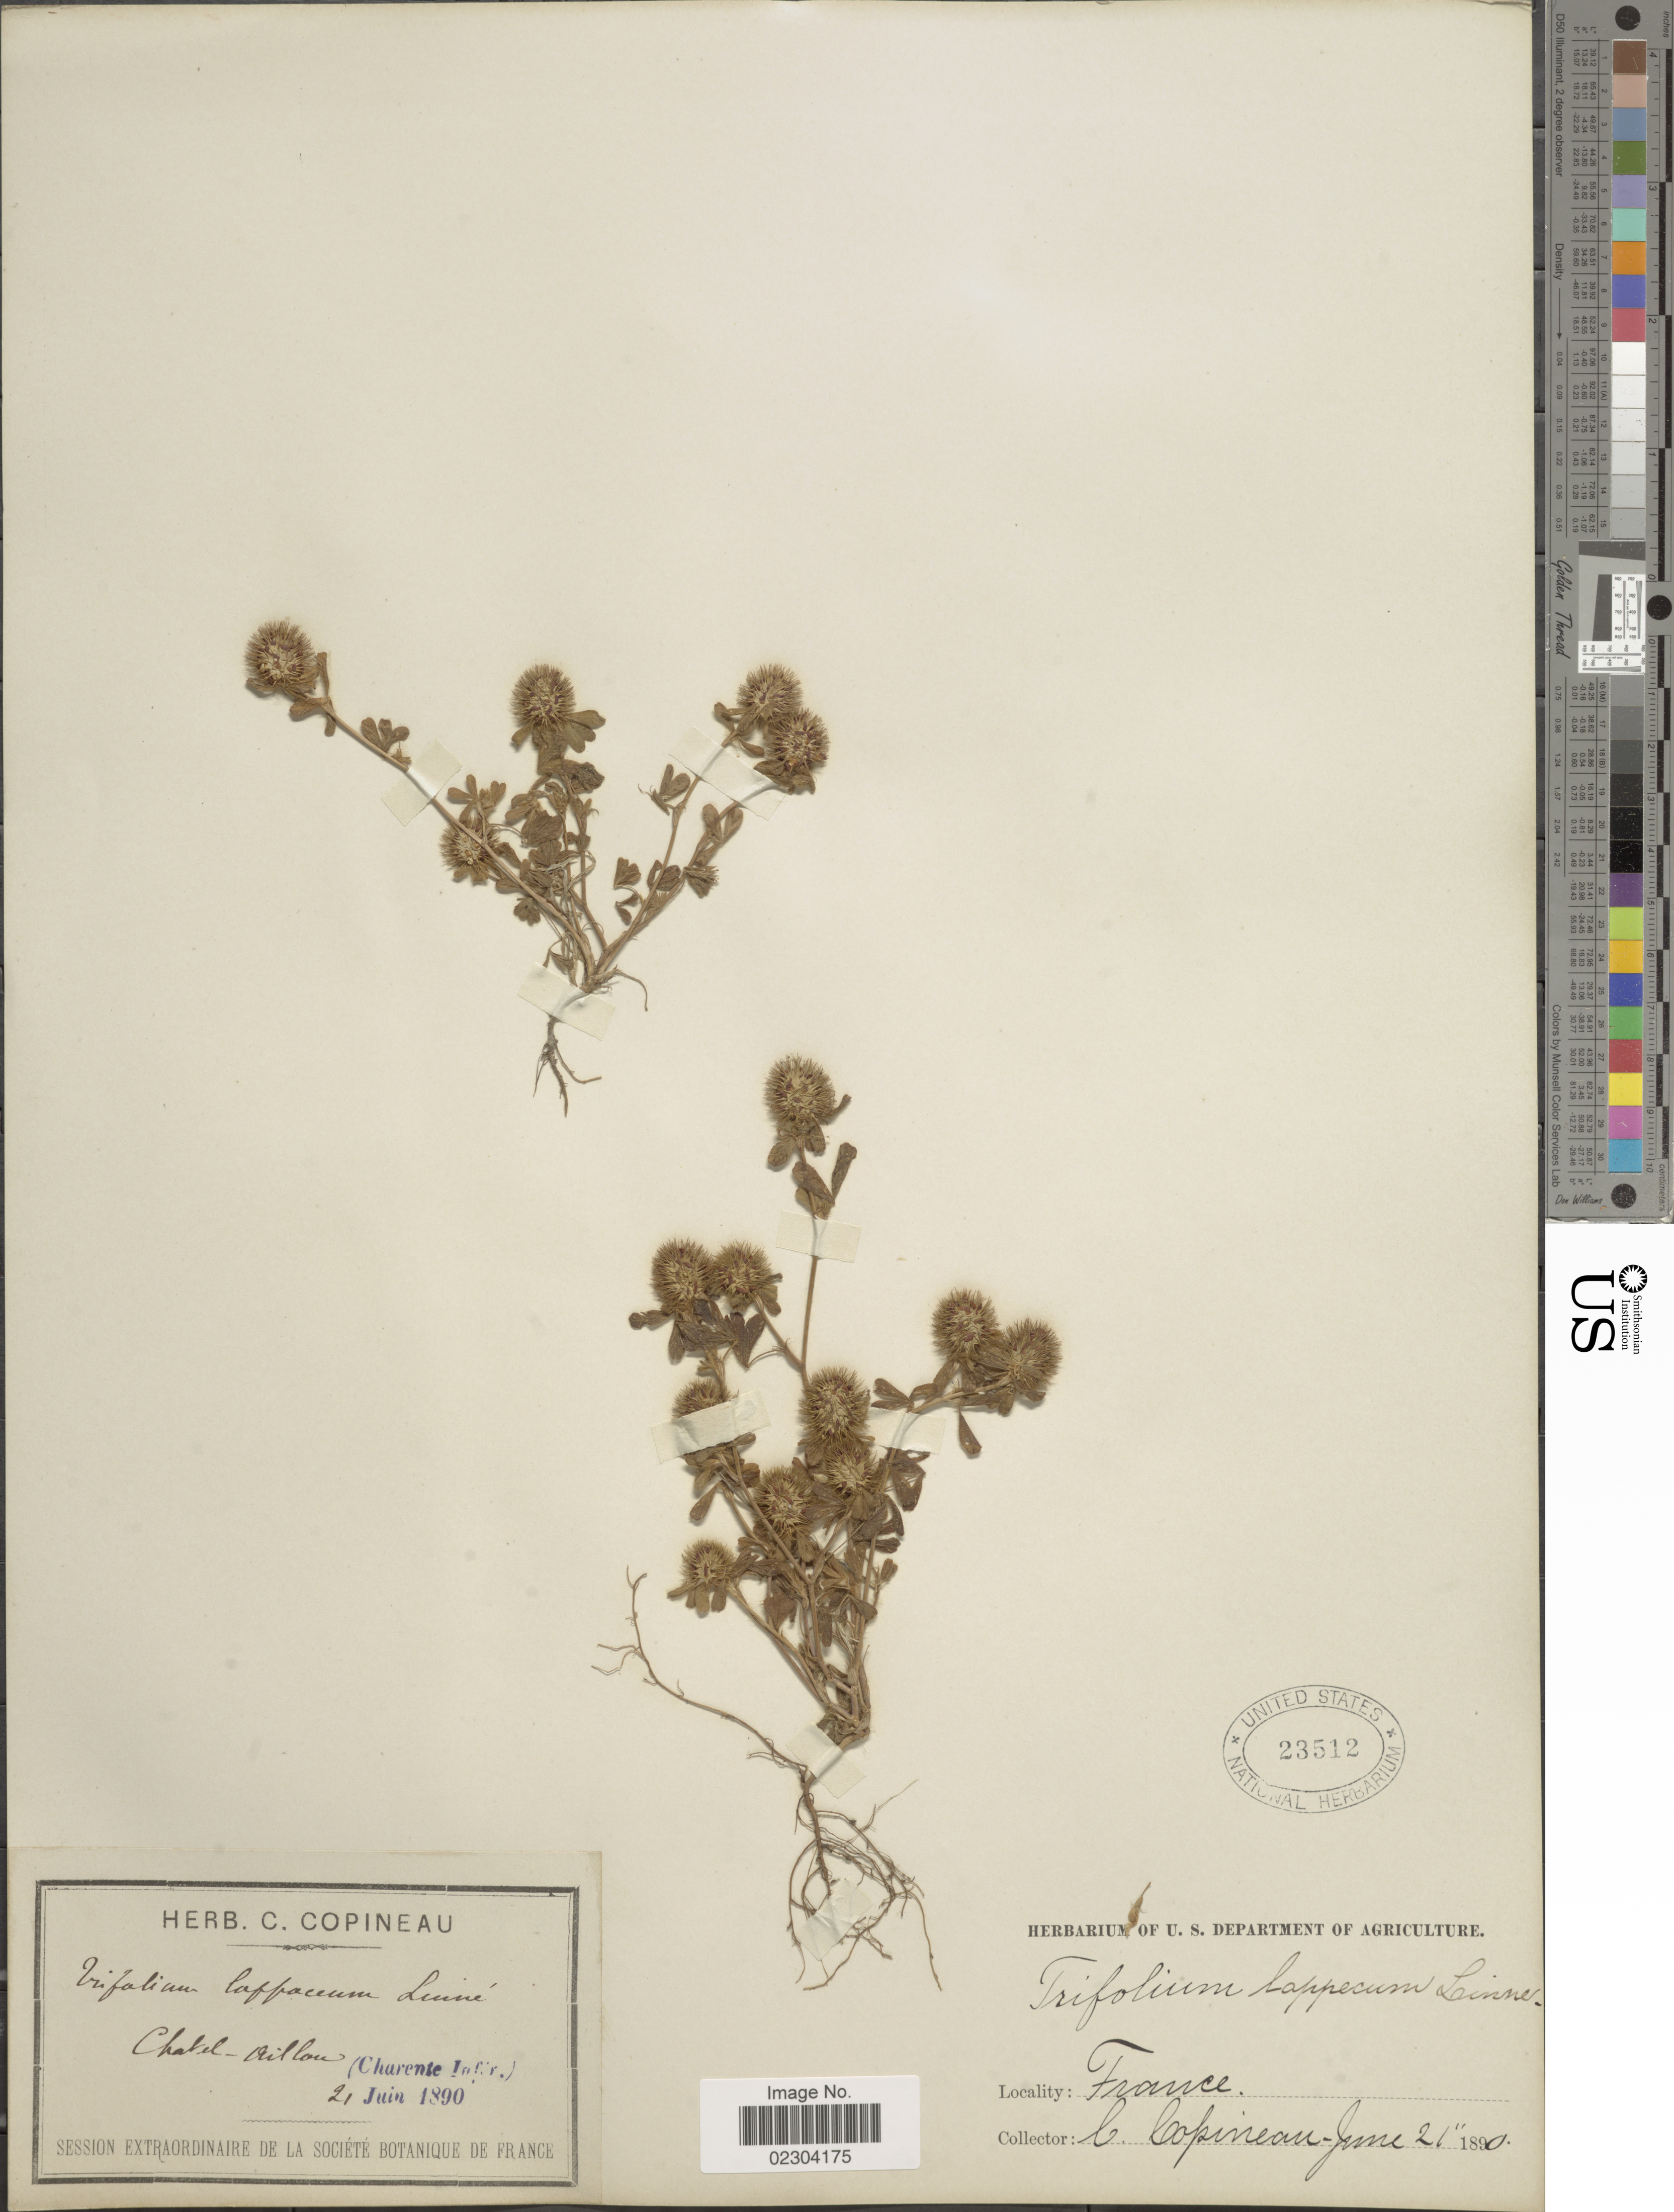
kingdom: Plantae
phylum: Tracheophyta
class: Magnoliopsida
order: Fabales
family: Fabaceae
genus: Trifolium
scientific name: Trifolium lappaceum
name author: L.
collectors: C. Copineau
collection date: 1890-06-21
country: France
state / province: Nouvelle-Aquitaine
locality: Chatel-Aillon (Charente Infér.)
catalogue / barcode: US 23512